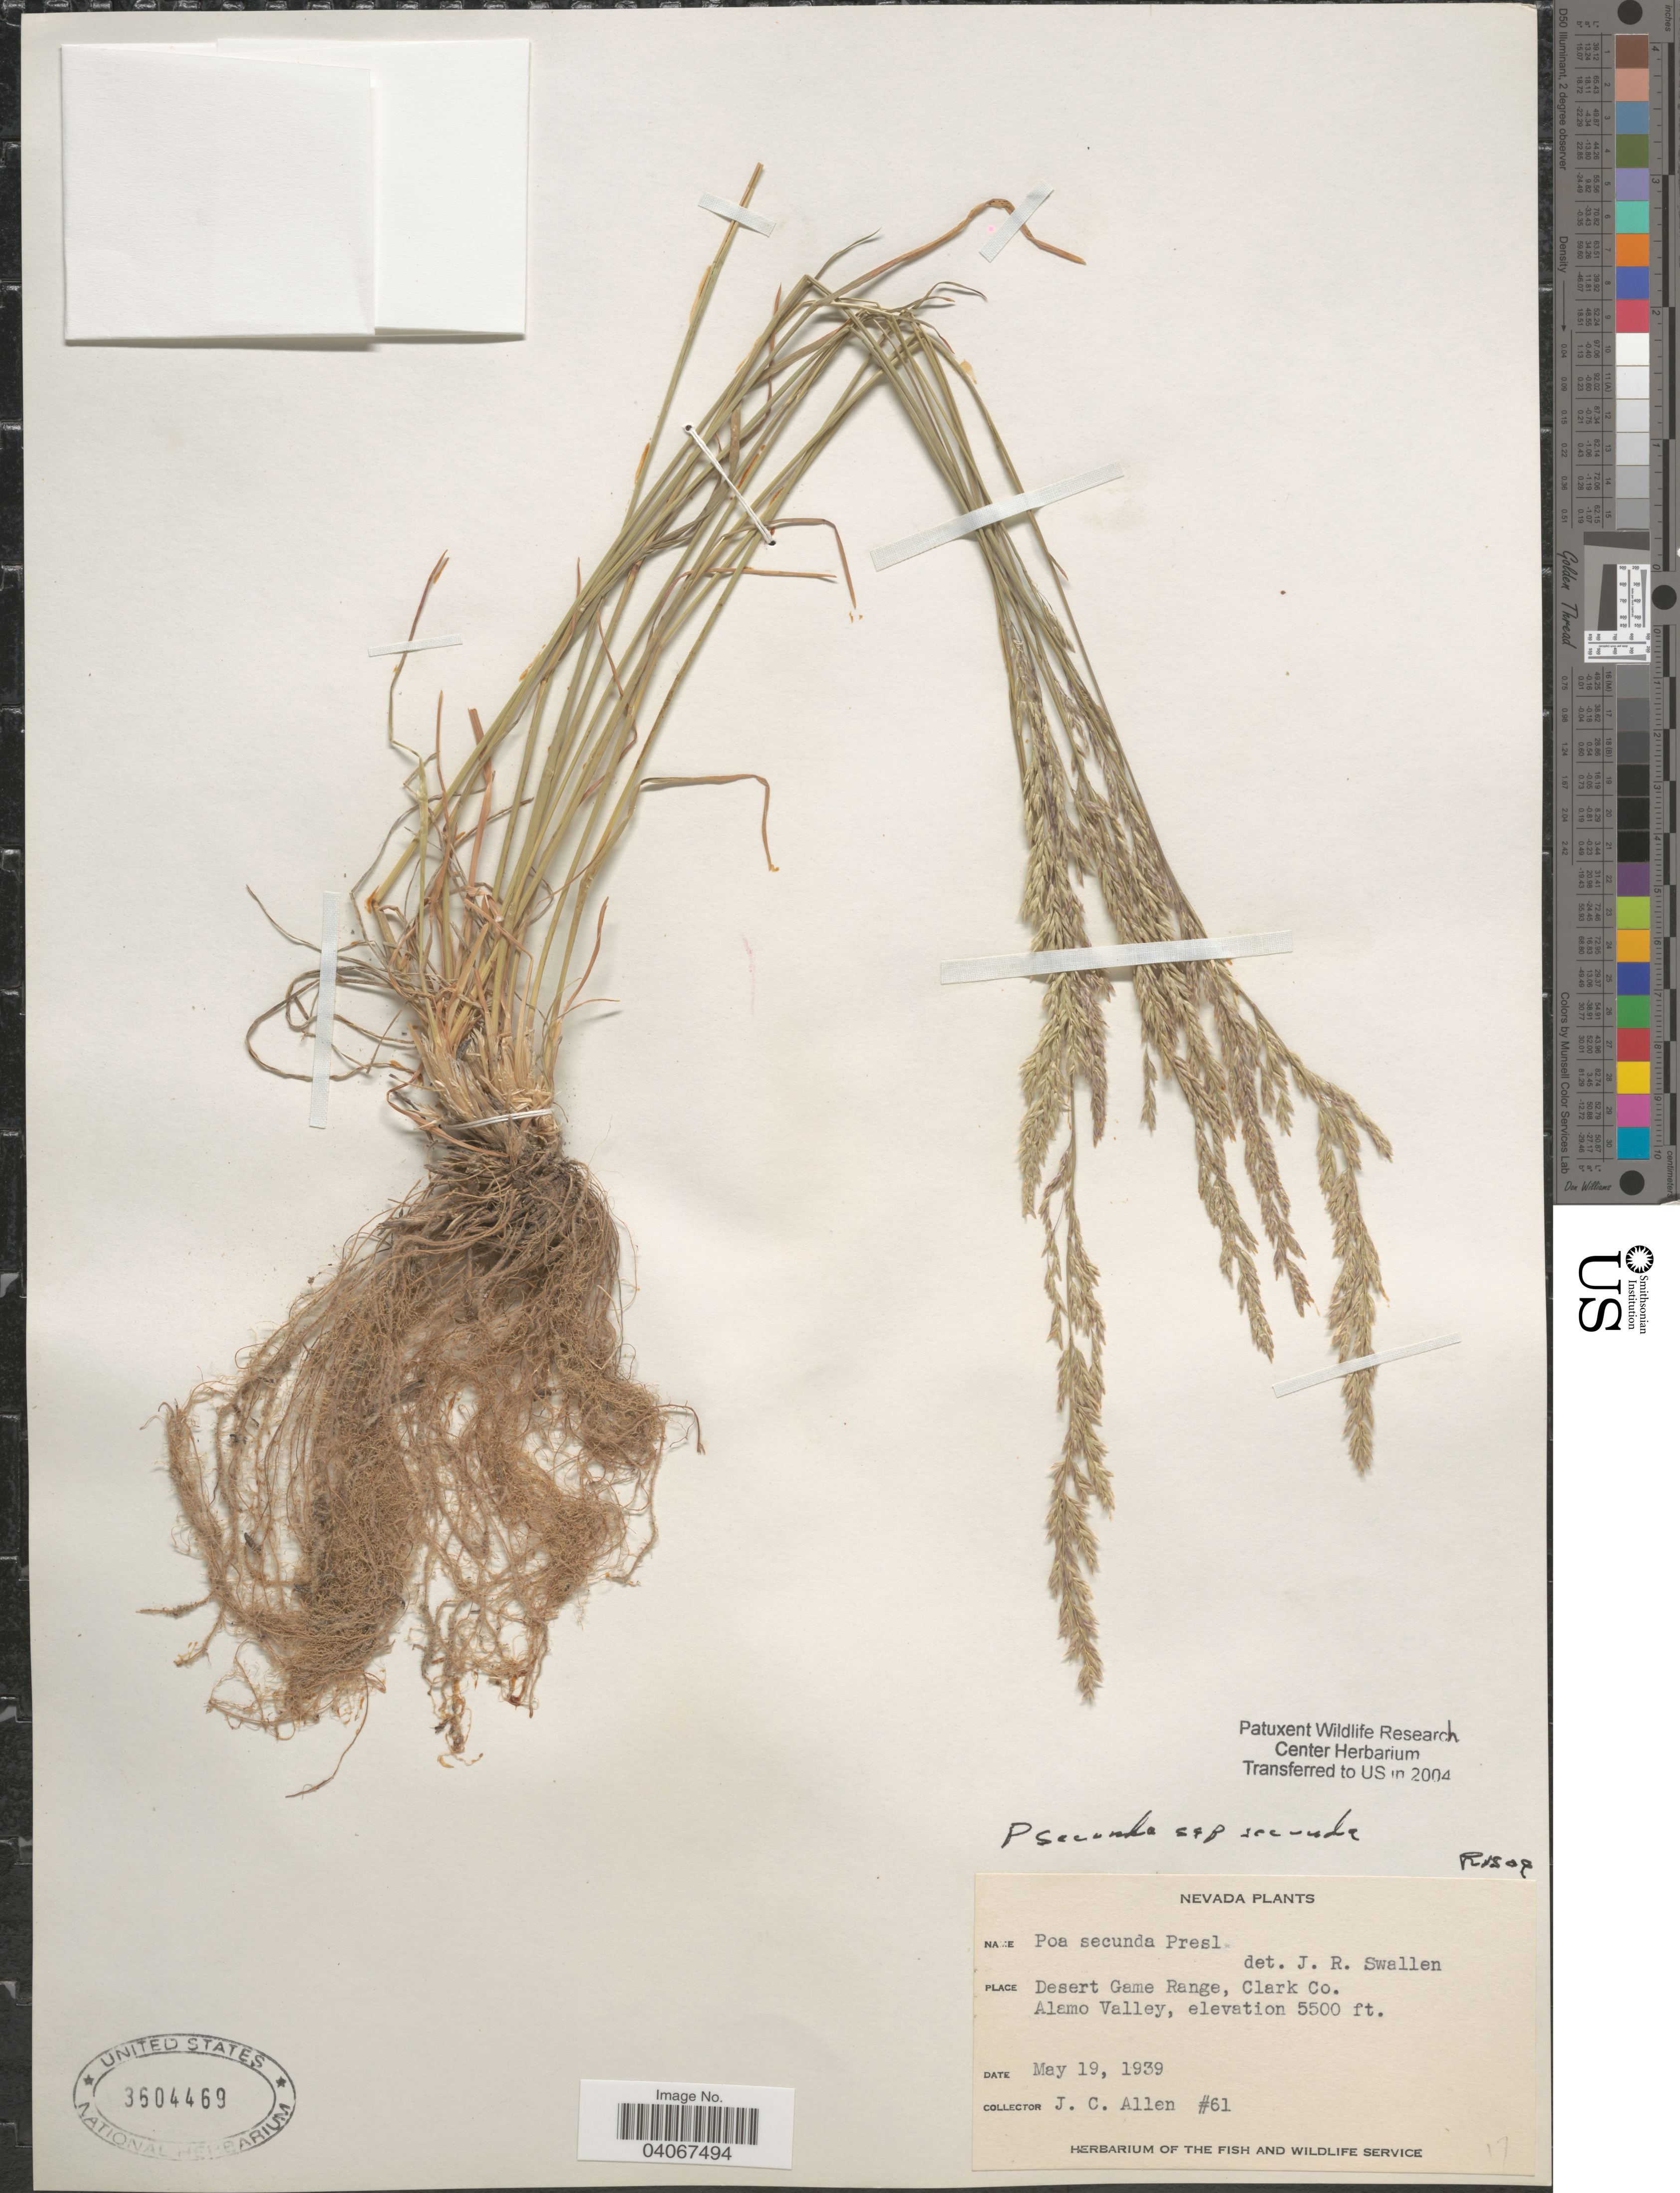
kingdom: Plantae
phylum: Tracheophyta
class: Liliopsida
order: Poales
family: Poaceae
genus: Poa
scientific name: Poa secunda subsp. secunda var. secunda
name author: J. Presl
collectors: J. C. Allen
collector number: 61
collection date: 1939-05-19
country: United States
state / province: Nevada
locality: Desert Game Range, Clark Co. Alamo Valley.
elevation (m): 1676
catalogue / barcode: US 3604469